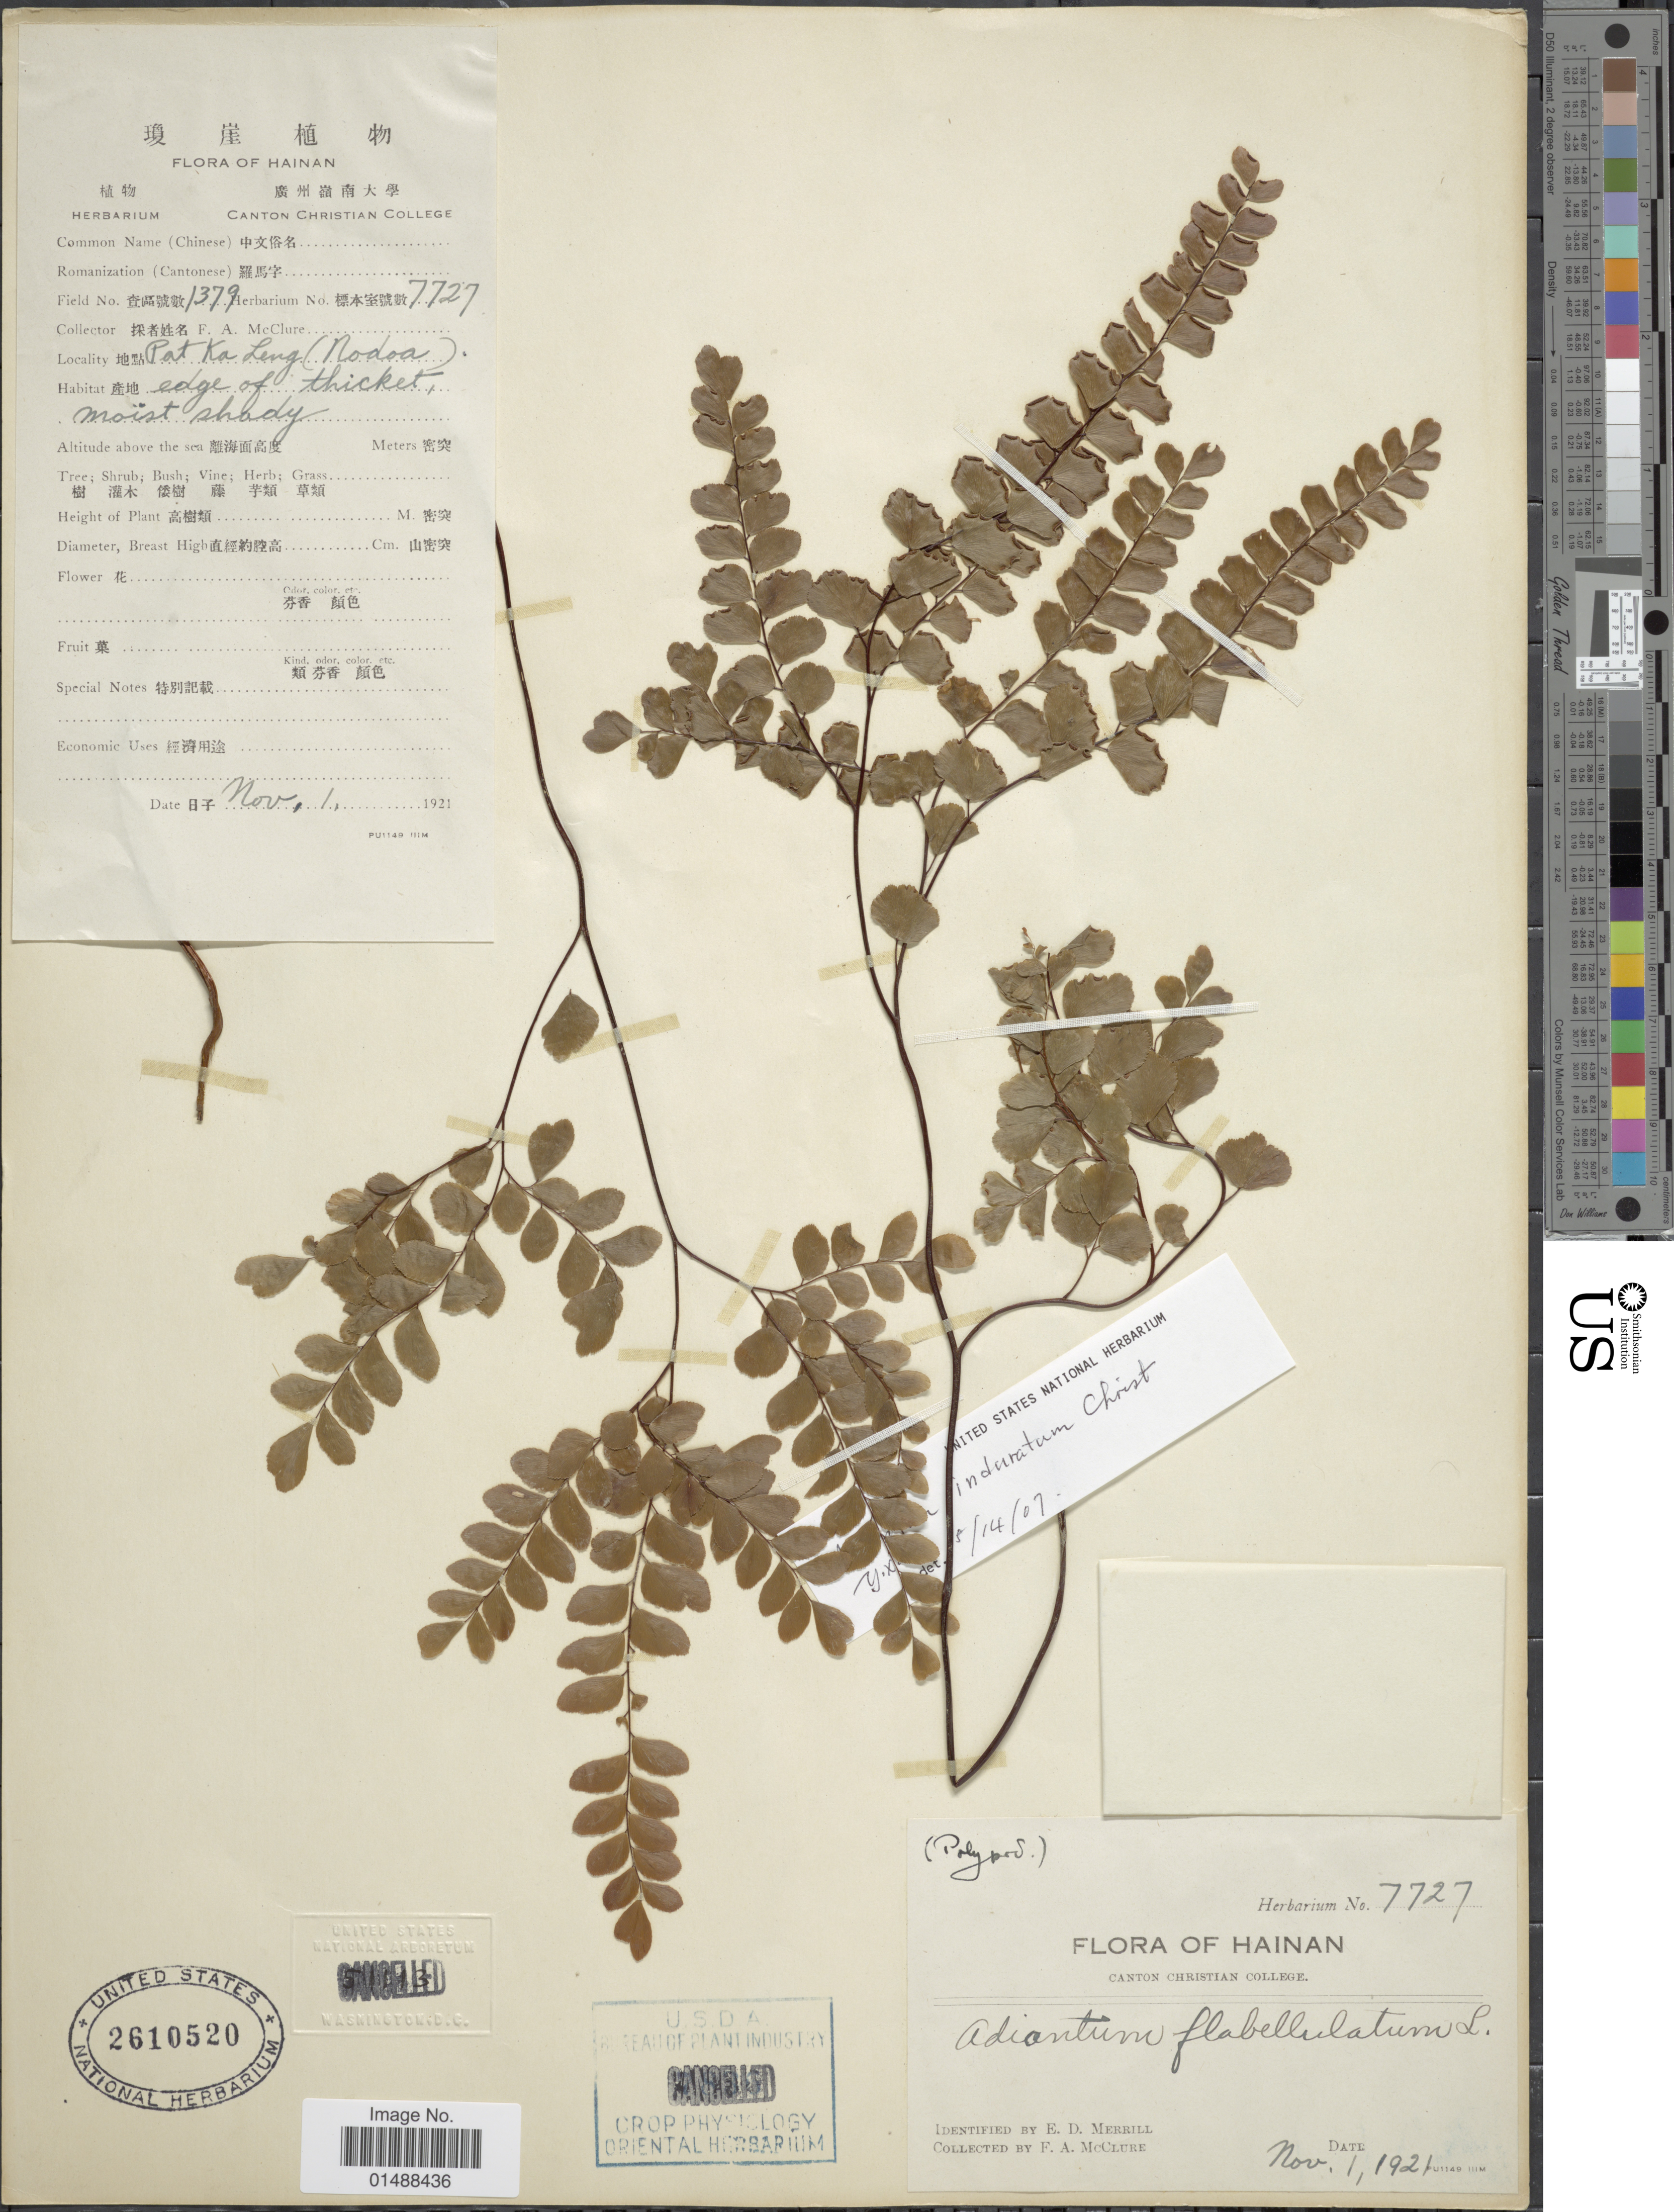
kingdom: Plantae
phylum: Tracheophyta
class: Polypodiopsida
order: Polypodiales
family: Pteridaceae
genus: Adiantum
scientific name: Adiantum flabellulatum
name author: L.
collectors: F. A. McClure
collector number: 1379/7727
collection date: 1921-11-01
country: China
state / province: Hainan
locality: Pat Ka Leng (Nodoa).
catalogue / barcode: US 2610520